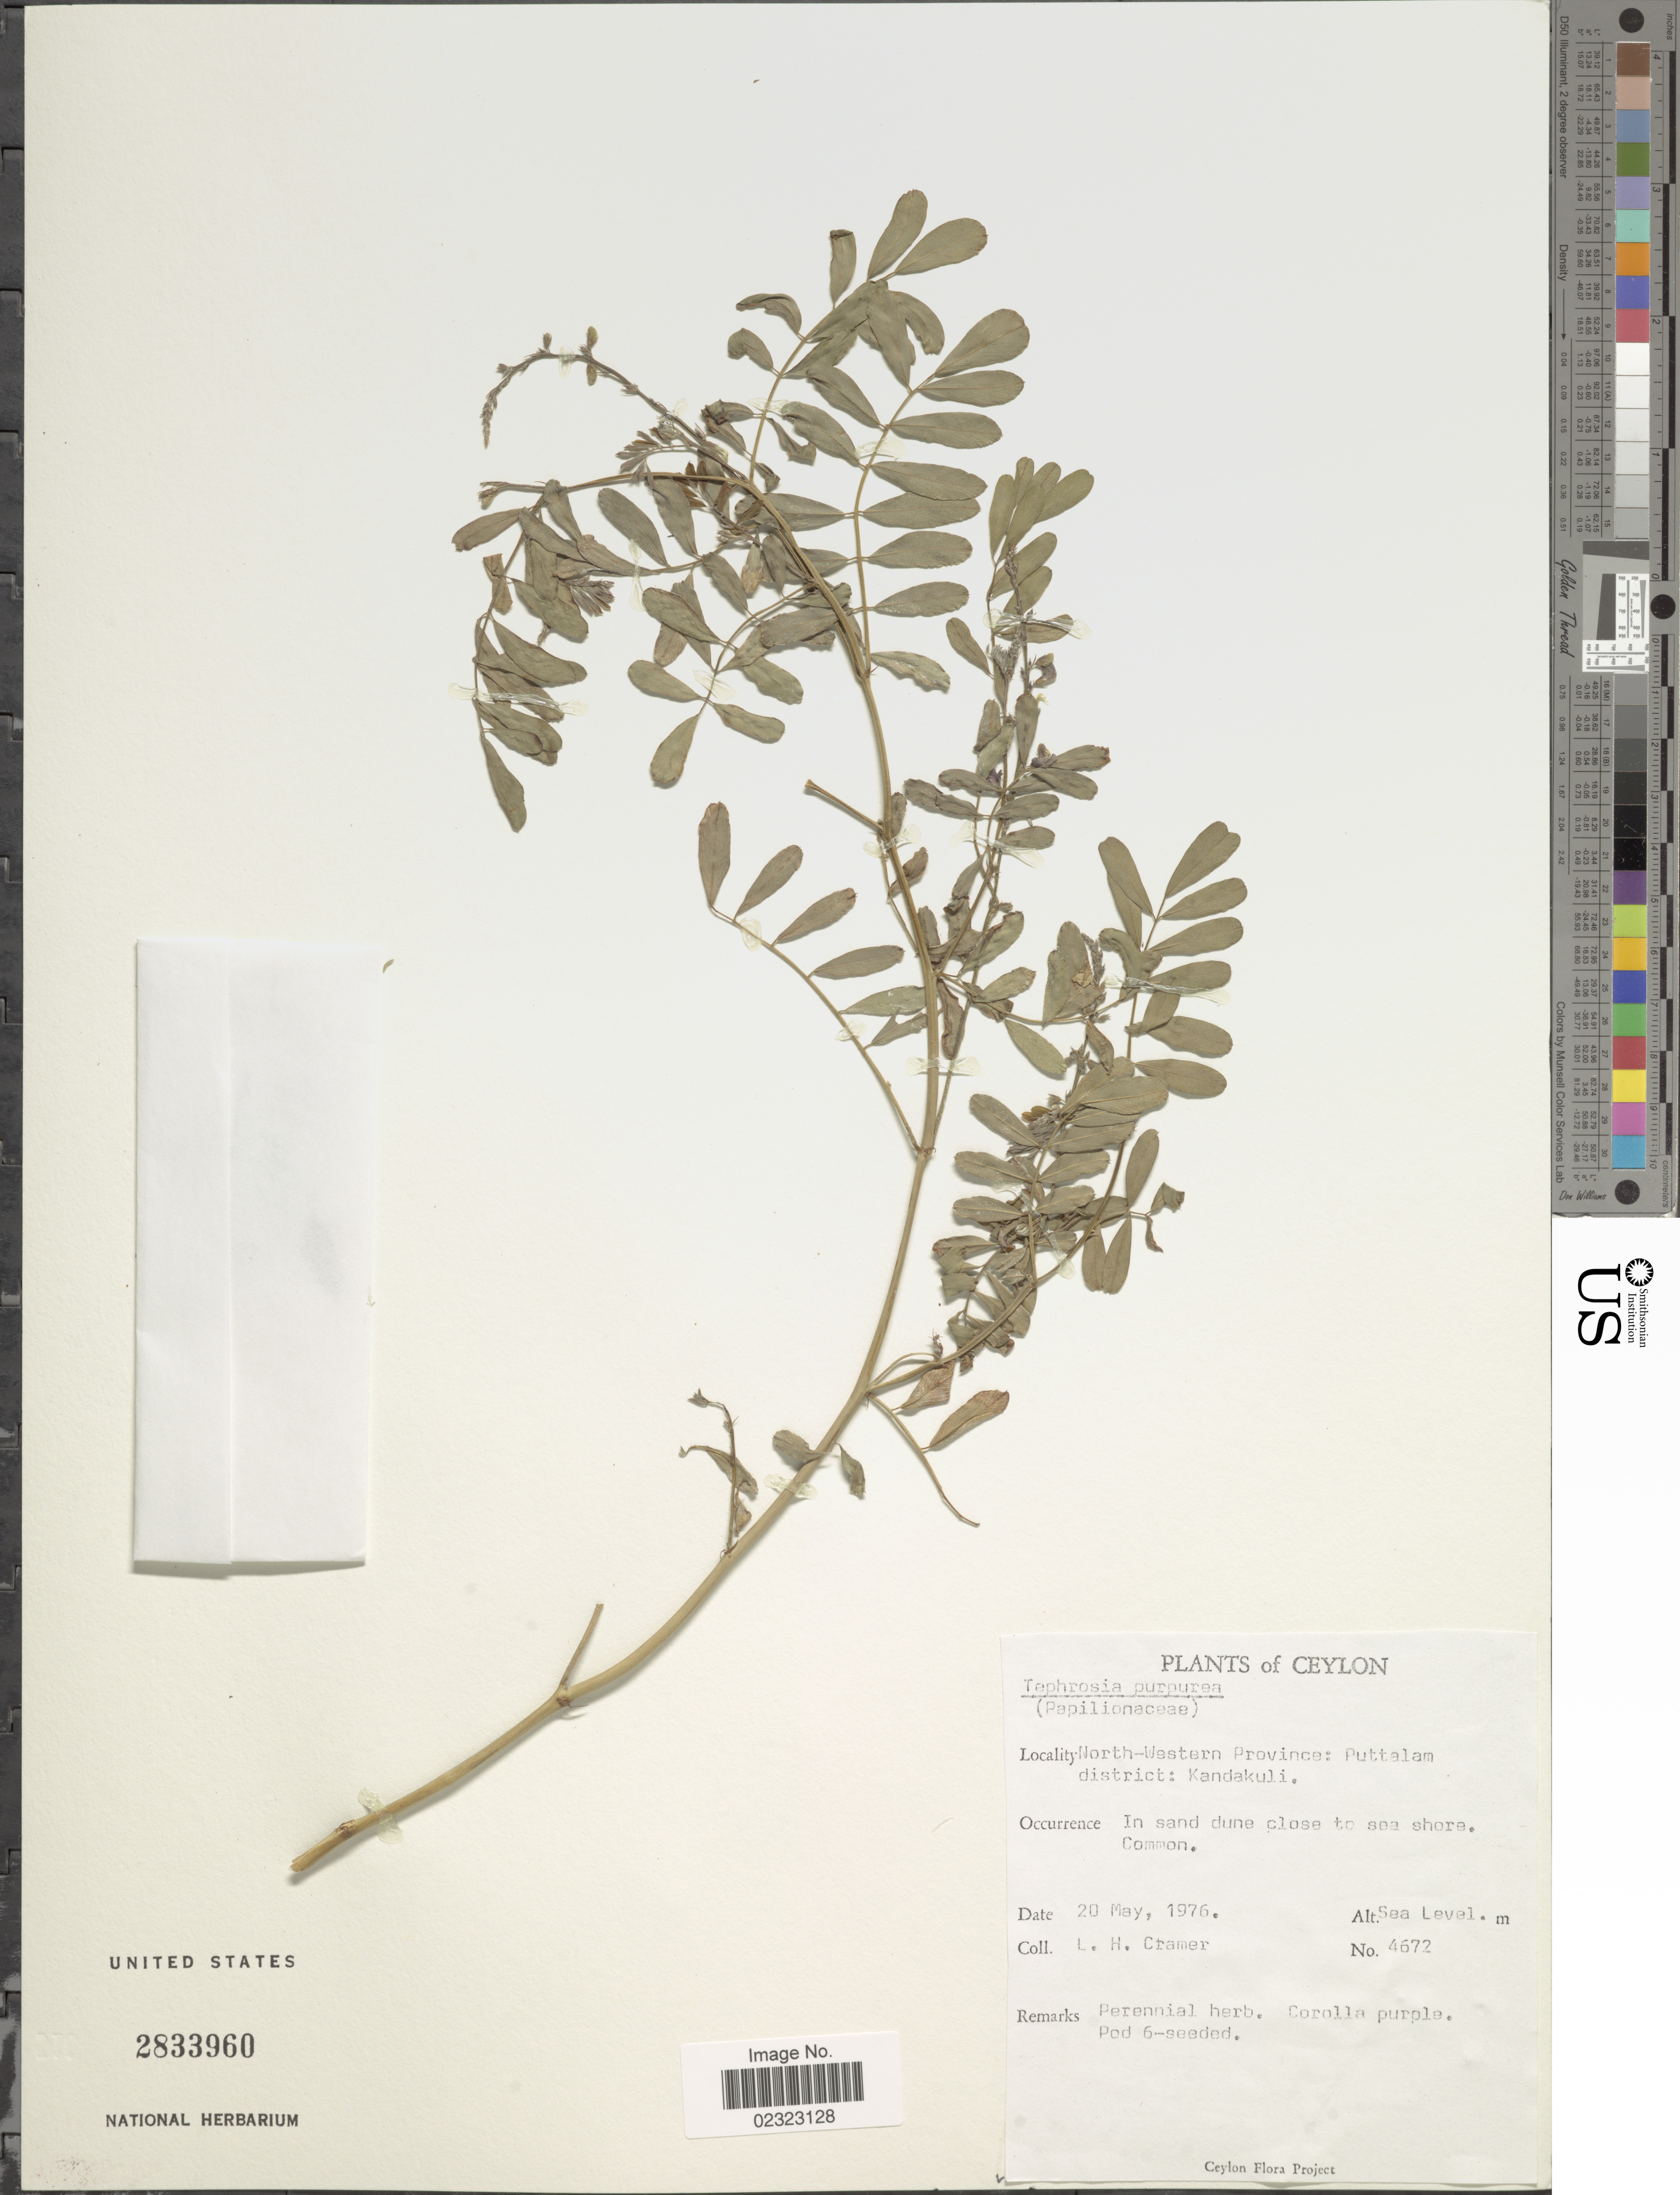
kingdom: Plantae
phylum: Tracheophyta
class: Magnoliopsida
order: Fabales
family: Fabaceae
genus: Tephrosia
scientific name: Tephrosia purpurea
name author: (L.) Pers.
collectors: L. H. Cramer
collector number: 4672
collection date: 1976-05-20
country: Sri Lanka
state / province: North Western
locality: Puttalam district: Kandakuli. Ceylon.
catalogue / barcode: US 2833960